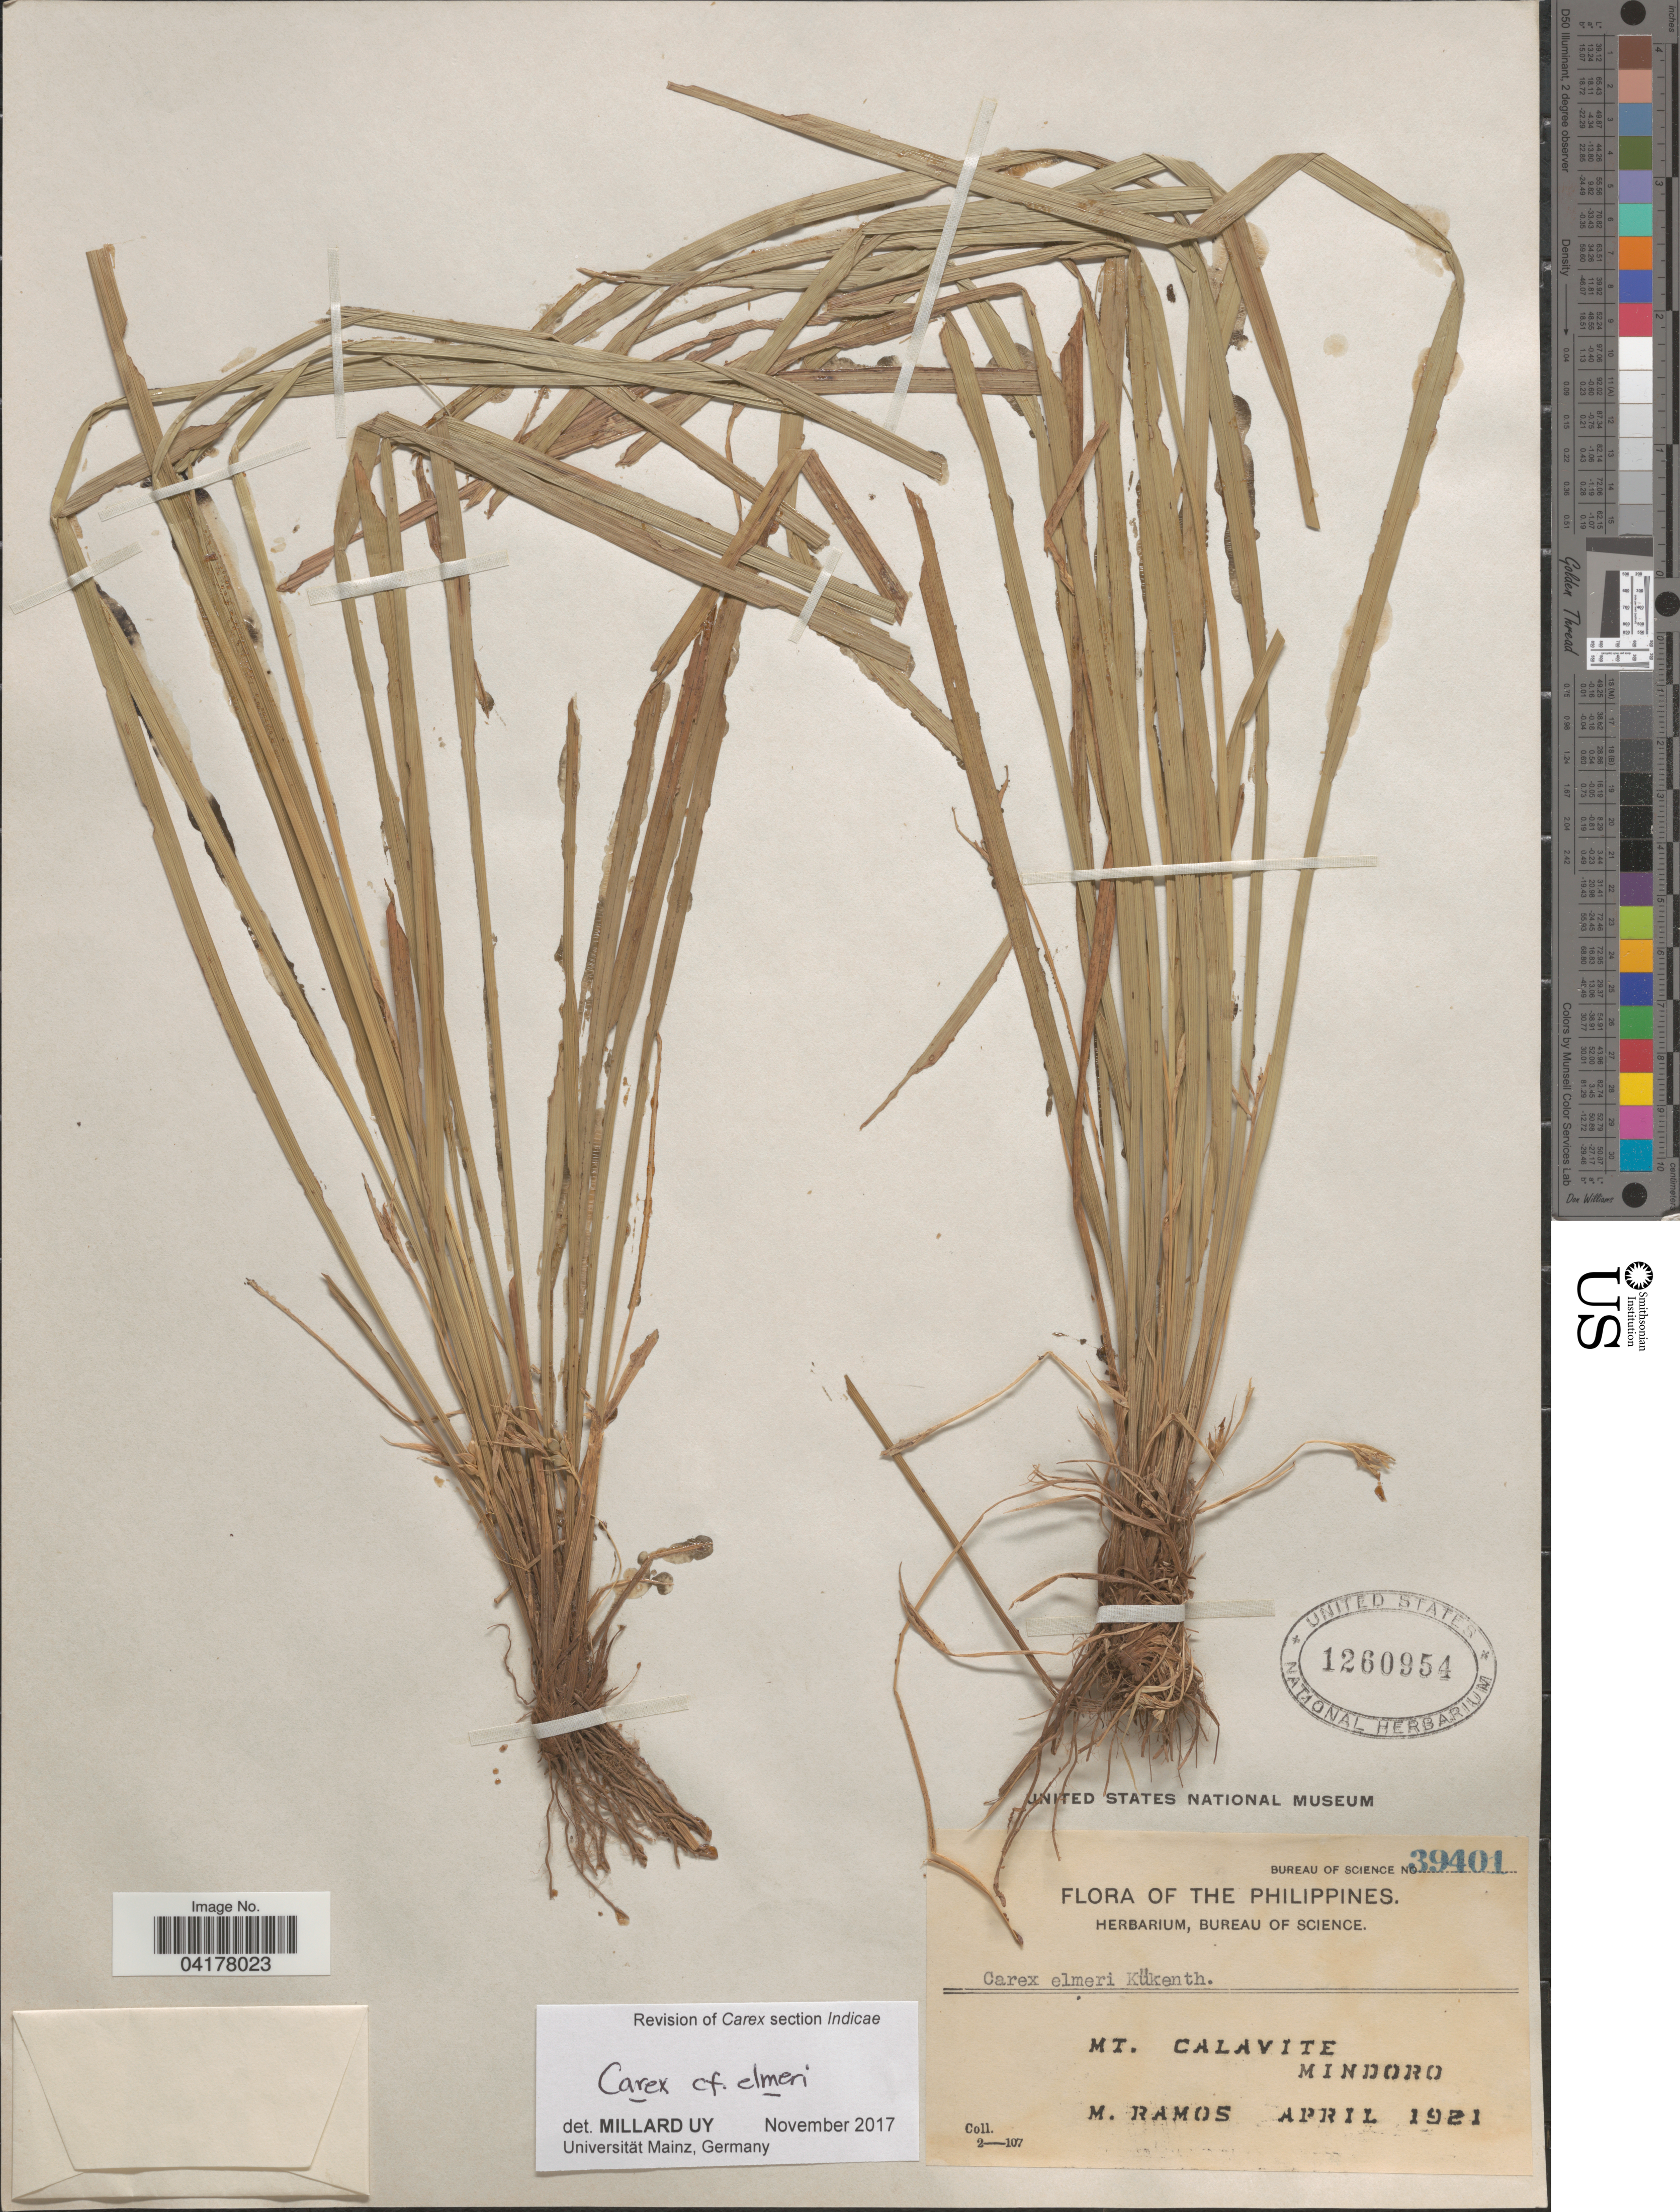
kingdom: Plantae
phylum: Tracheophyta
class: Liliopsida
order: Poales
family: Cyperaceae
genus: Carex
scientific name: Carex elmeri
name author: Kük.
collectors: M. Ramos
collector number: Bureau of Science 39401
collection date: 1921-04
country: Philippines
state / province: Mimaropa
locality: Mt. Calavite. Mindoro.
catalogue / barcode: US 1260954